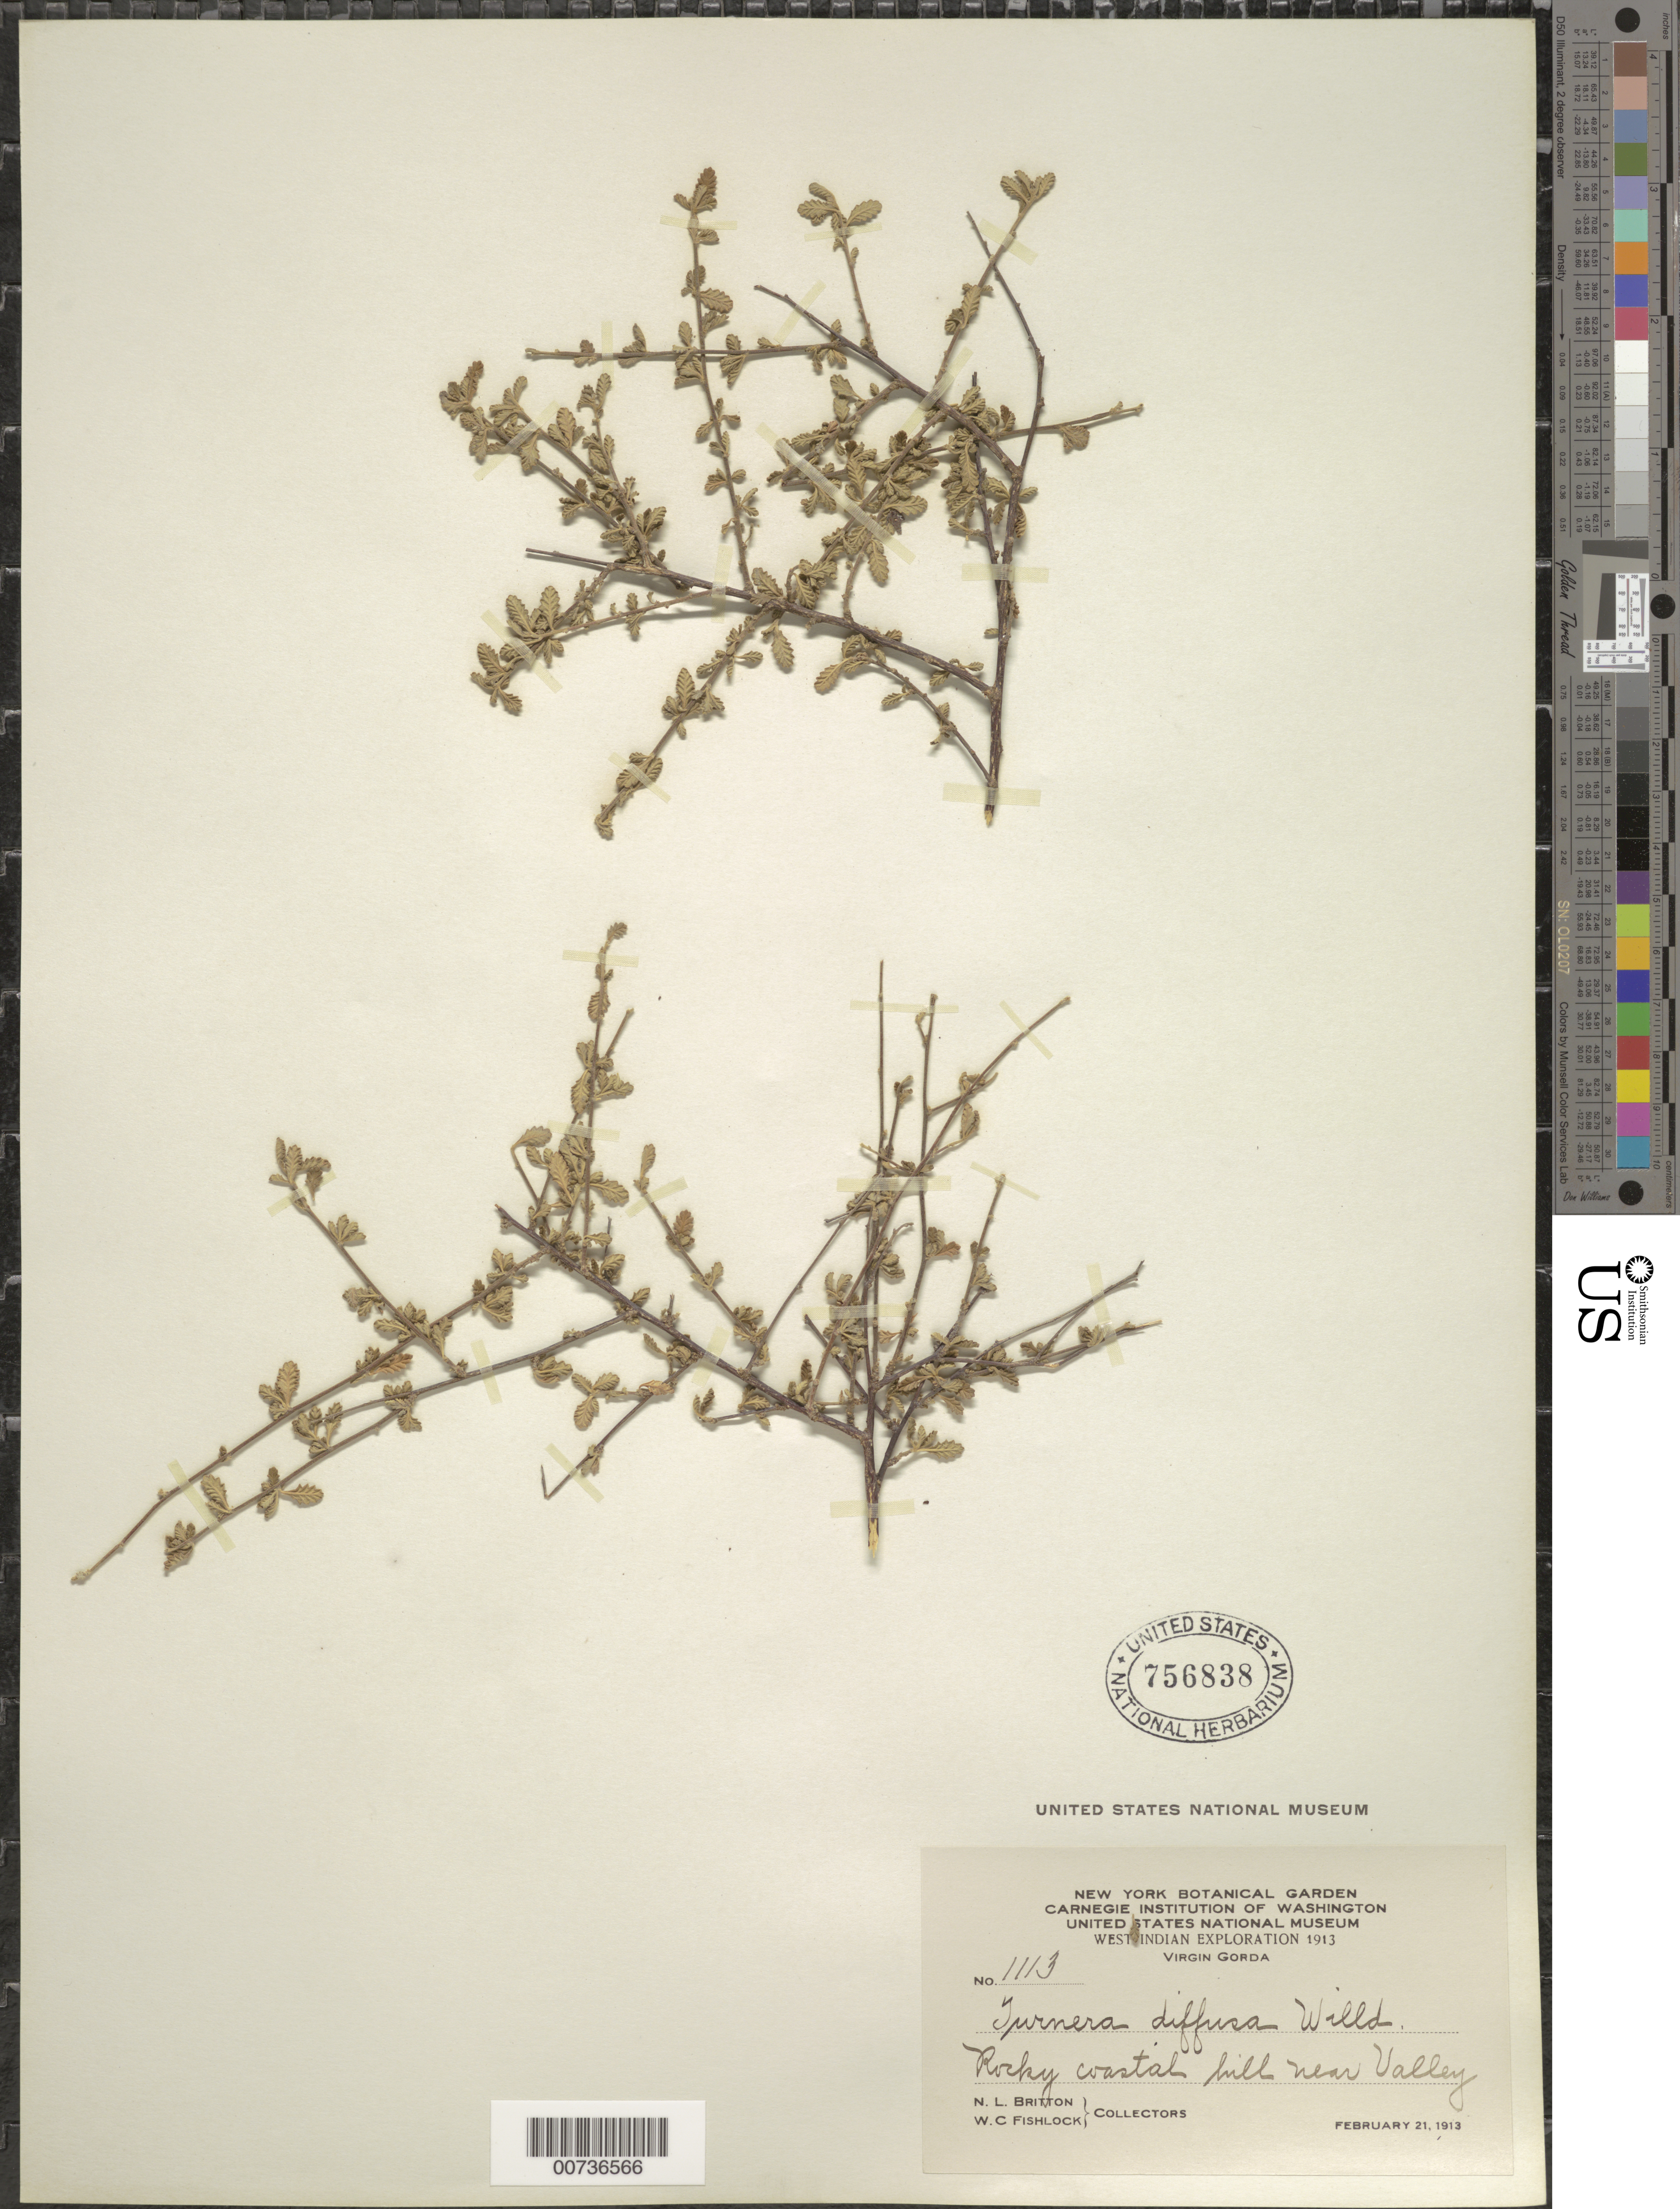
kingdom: Plantae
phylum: Tracheophyta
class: Magnoliopsida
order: Malpighiales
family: Turneraceae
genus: Turnera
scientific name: Turnera diffusa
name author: Willd. ex Schult.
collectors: N. Britton & W. Fishlock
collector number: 1113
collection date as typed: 21 Feb 1913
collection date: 1913-02-21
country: British Virgin Islands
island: Virgin Gorda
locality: Near Valley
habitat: Rocky coastal hill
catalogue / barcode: US 756838